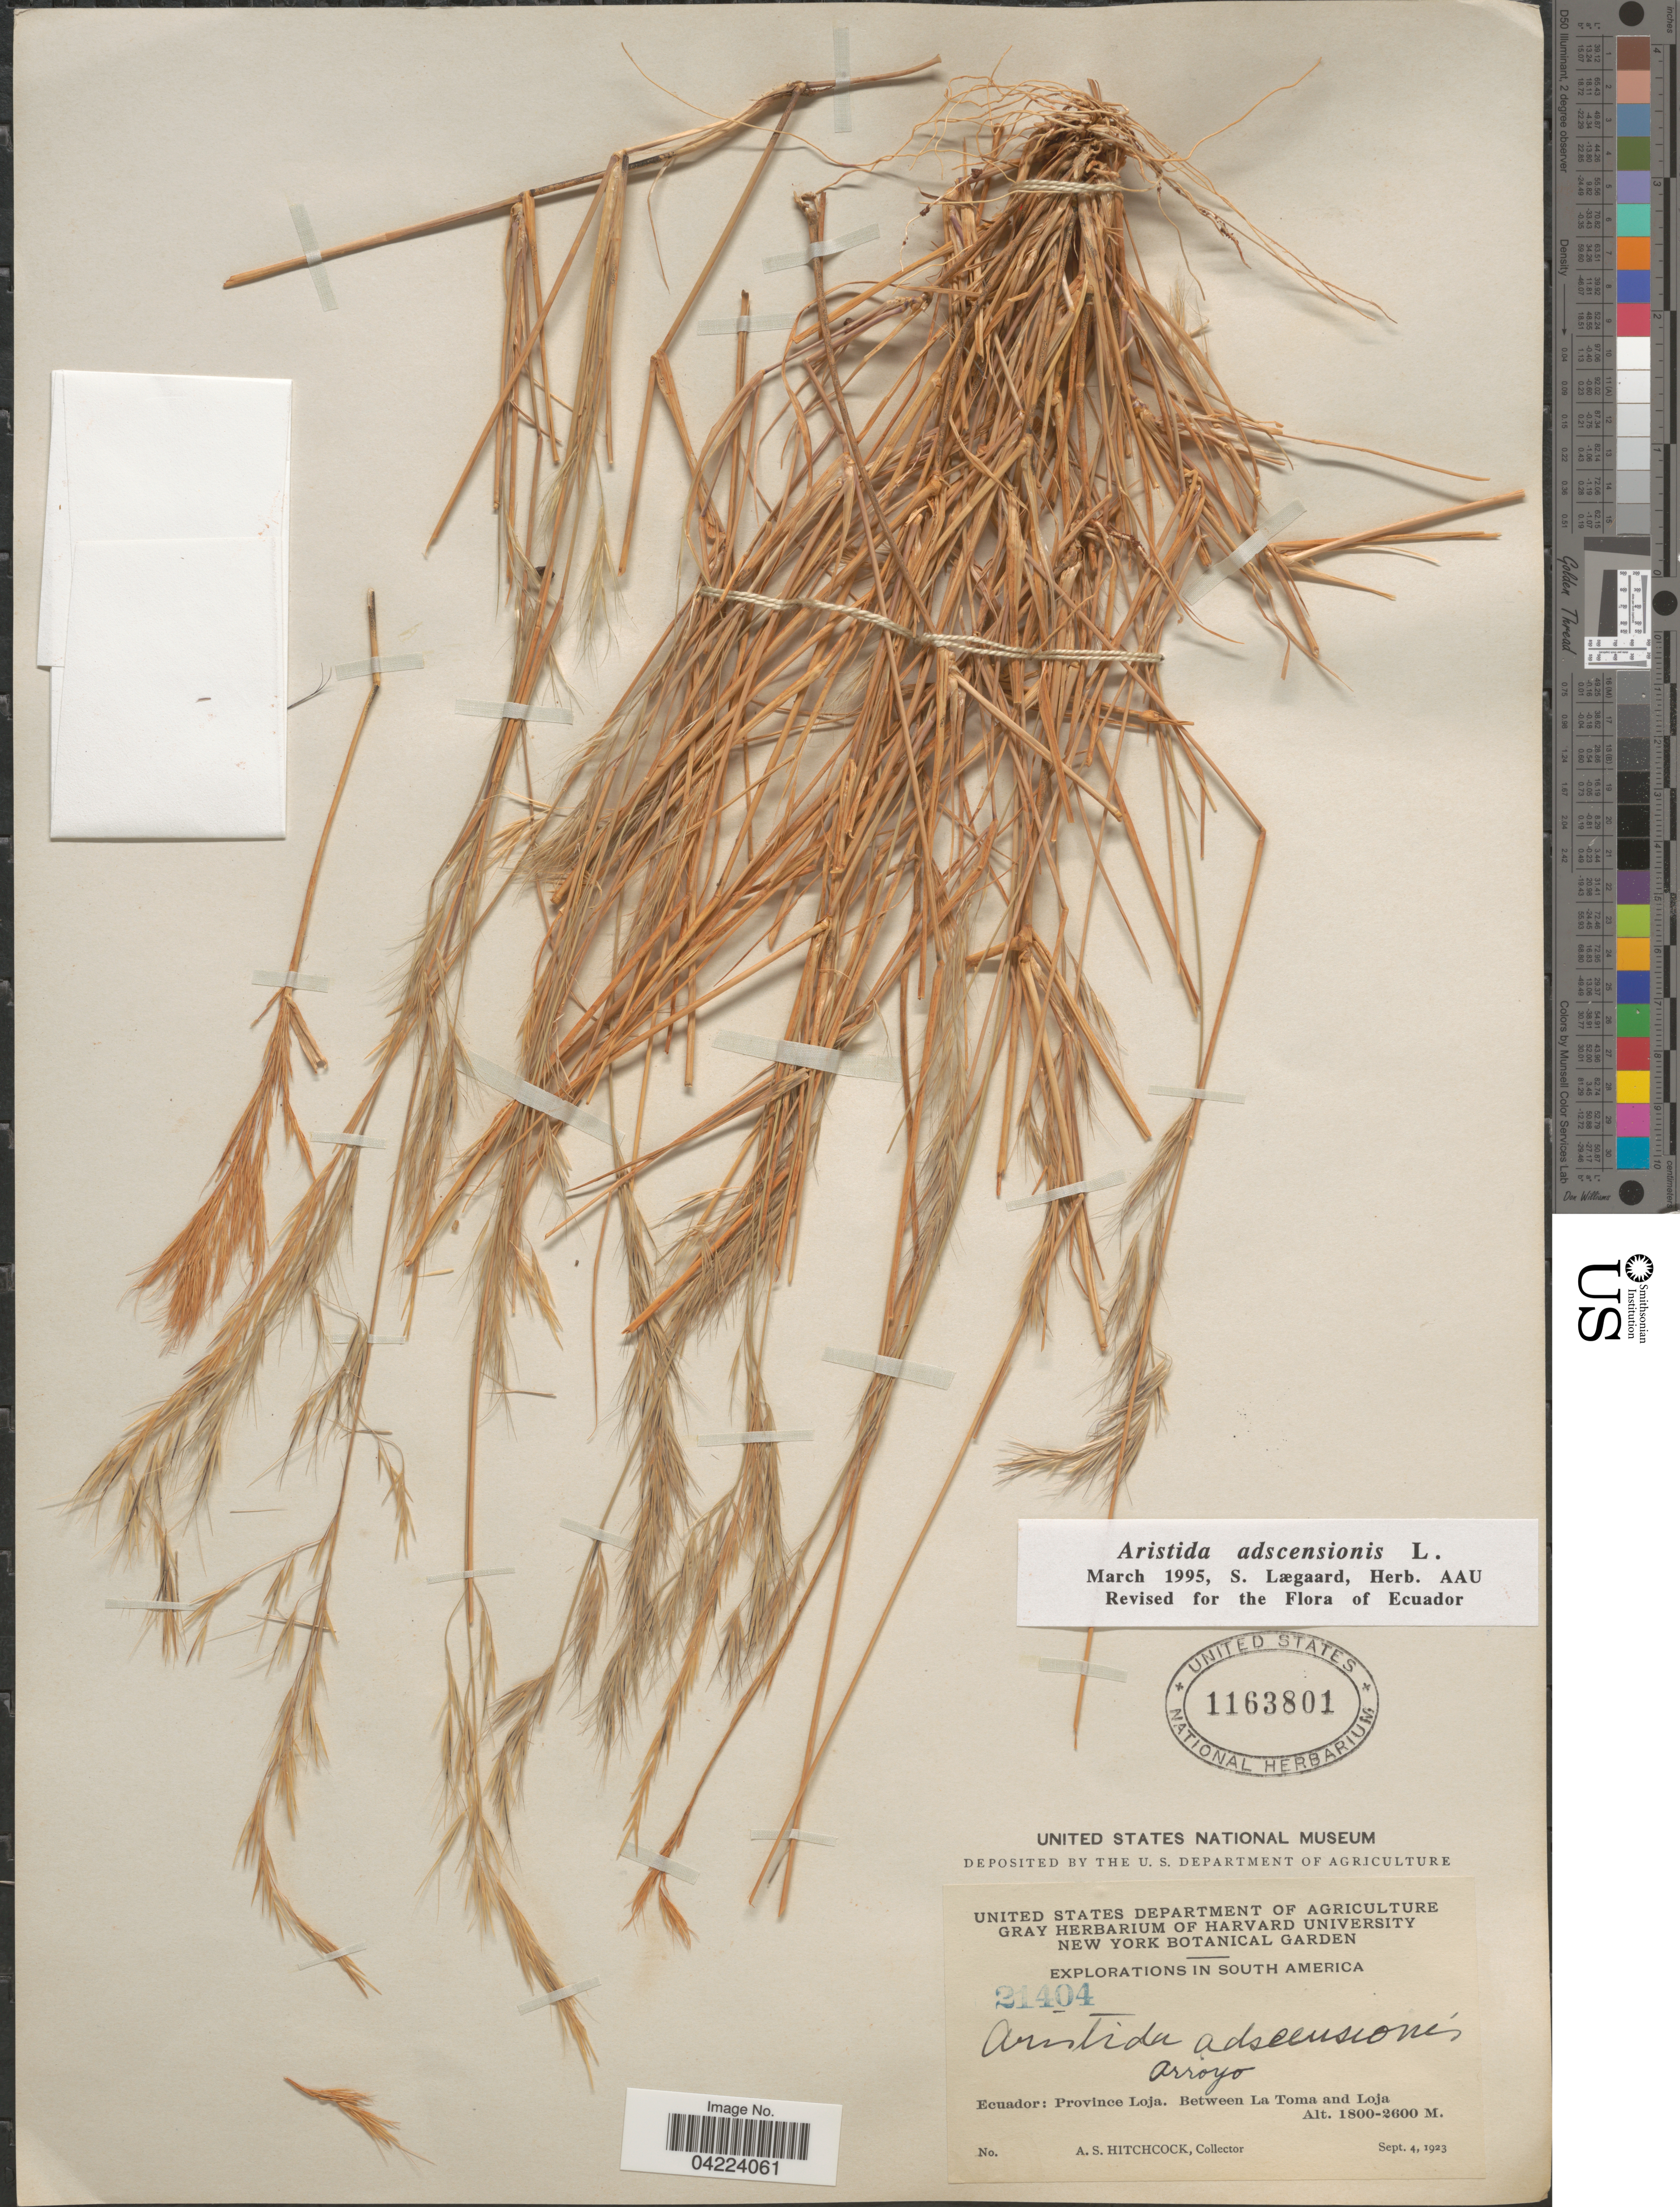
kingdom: Plantae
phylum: Tracheophyta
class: Liliopsida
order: Poales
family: Poaceae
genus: Aristida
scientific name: Aristida adscensionis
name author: L.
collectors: A. S. Hitchcock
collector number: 21404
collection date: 1923-09-04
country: Ecuador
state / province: Loja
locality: Explorations in South America. Between La Toma and Loja.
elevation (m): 1800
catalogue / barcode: US 1163801